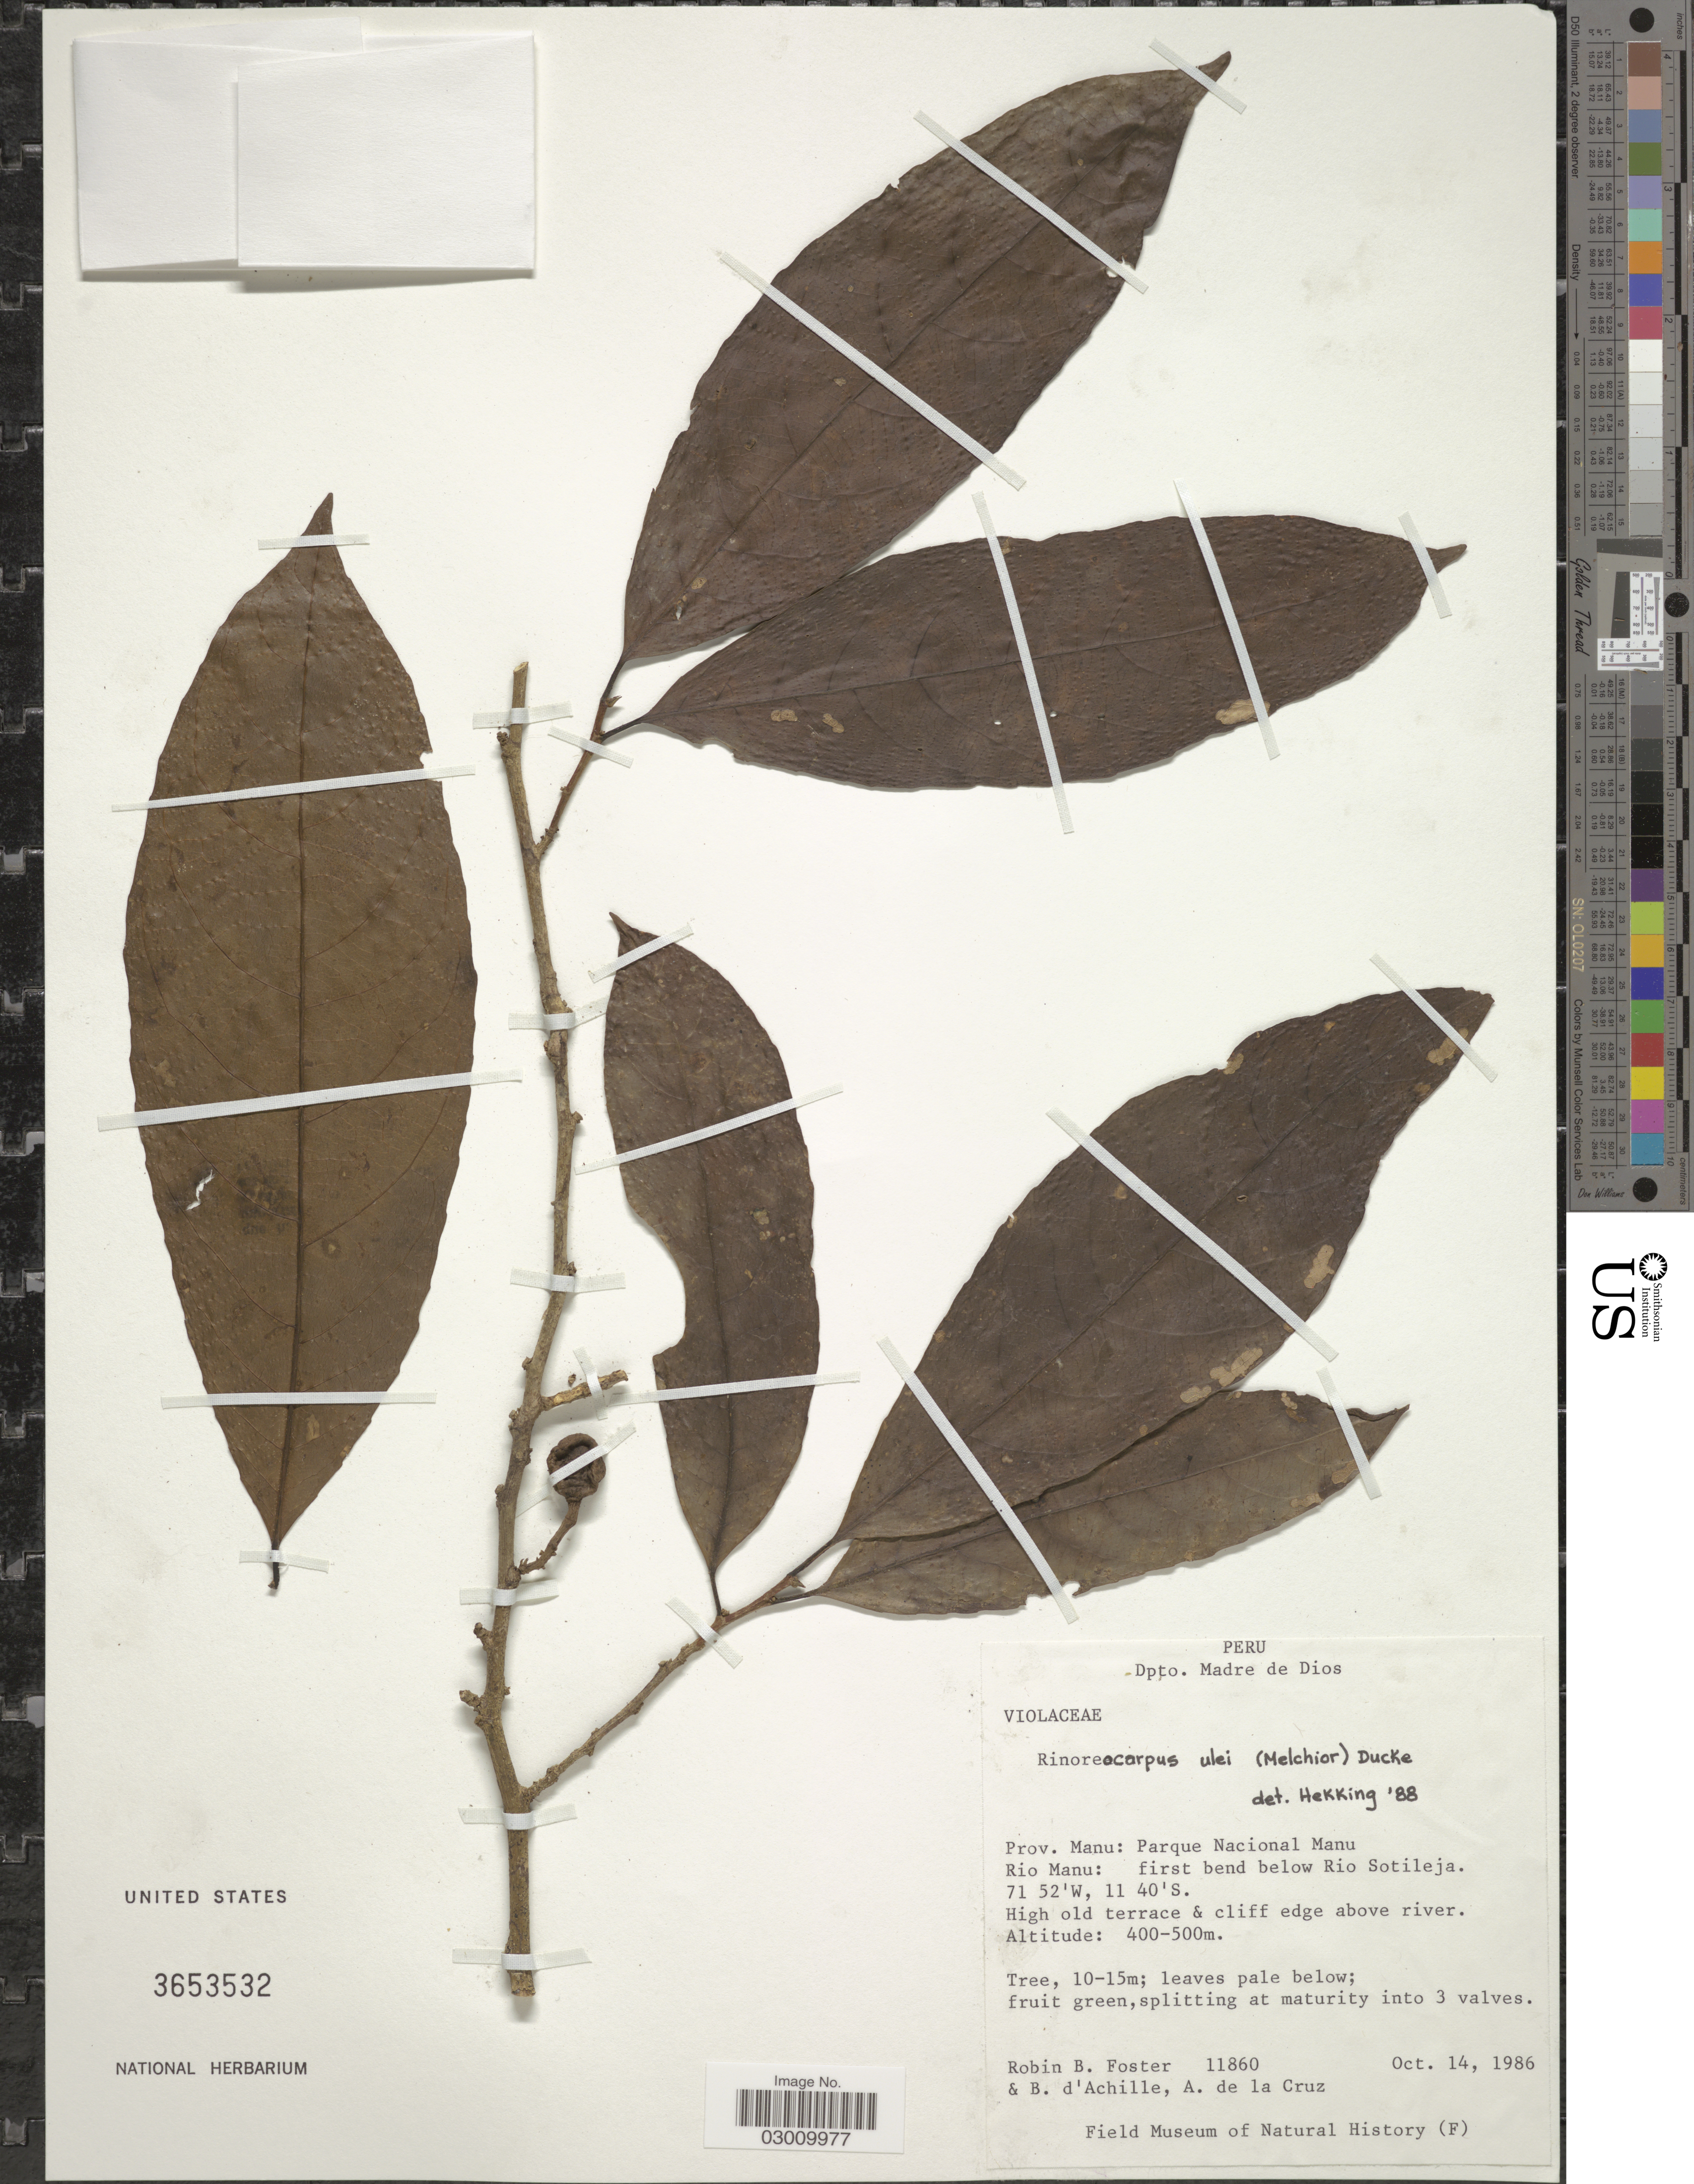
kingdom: Plantae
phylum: Tracheophyta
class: Magnoliopsida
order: Malpighiales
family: Violaceae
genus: Rinoreocarpus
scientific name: Rinoreocarpus ulei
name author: (Melch.) Ducke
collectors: R. B. Foster, B. d'Achille & A. De la Cruz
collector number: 11860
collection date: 1986-10-14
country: Peru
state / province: Madre de Dios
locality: Dpto. Madre de Dios, Prov. Manu: Parque Nacional Manu, Rio Manu: first bend below Rio Sotileja.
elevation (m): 400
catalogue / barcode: US 3653532